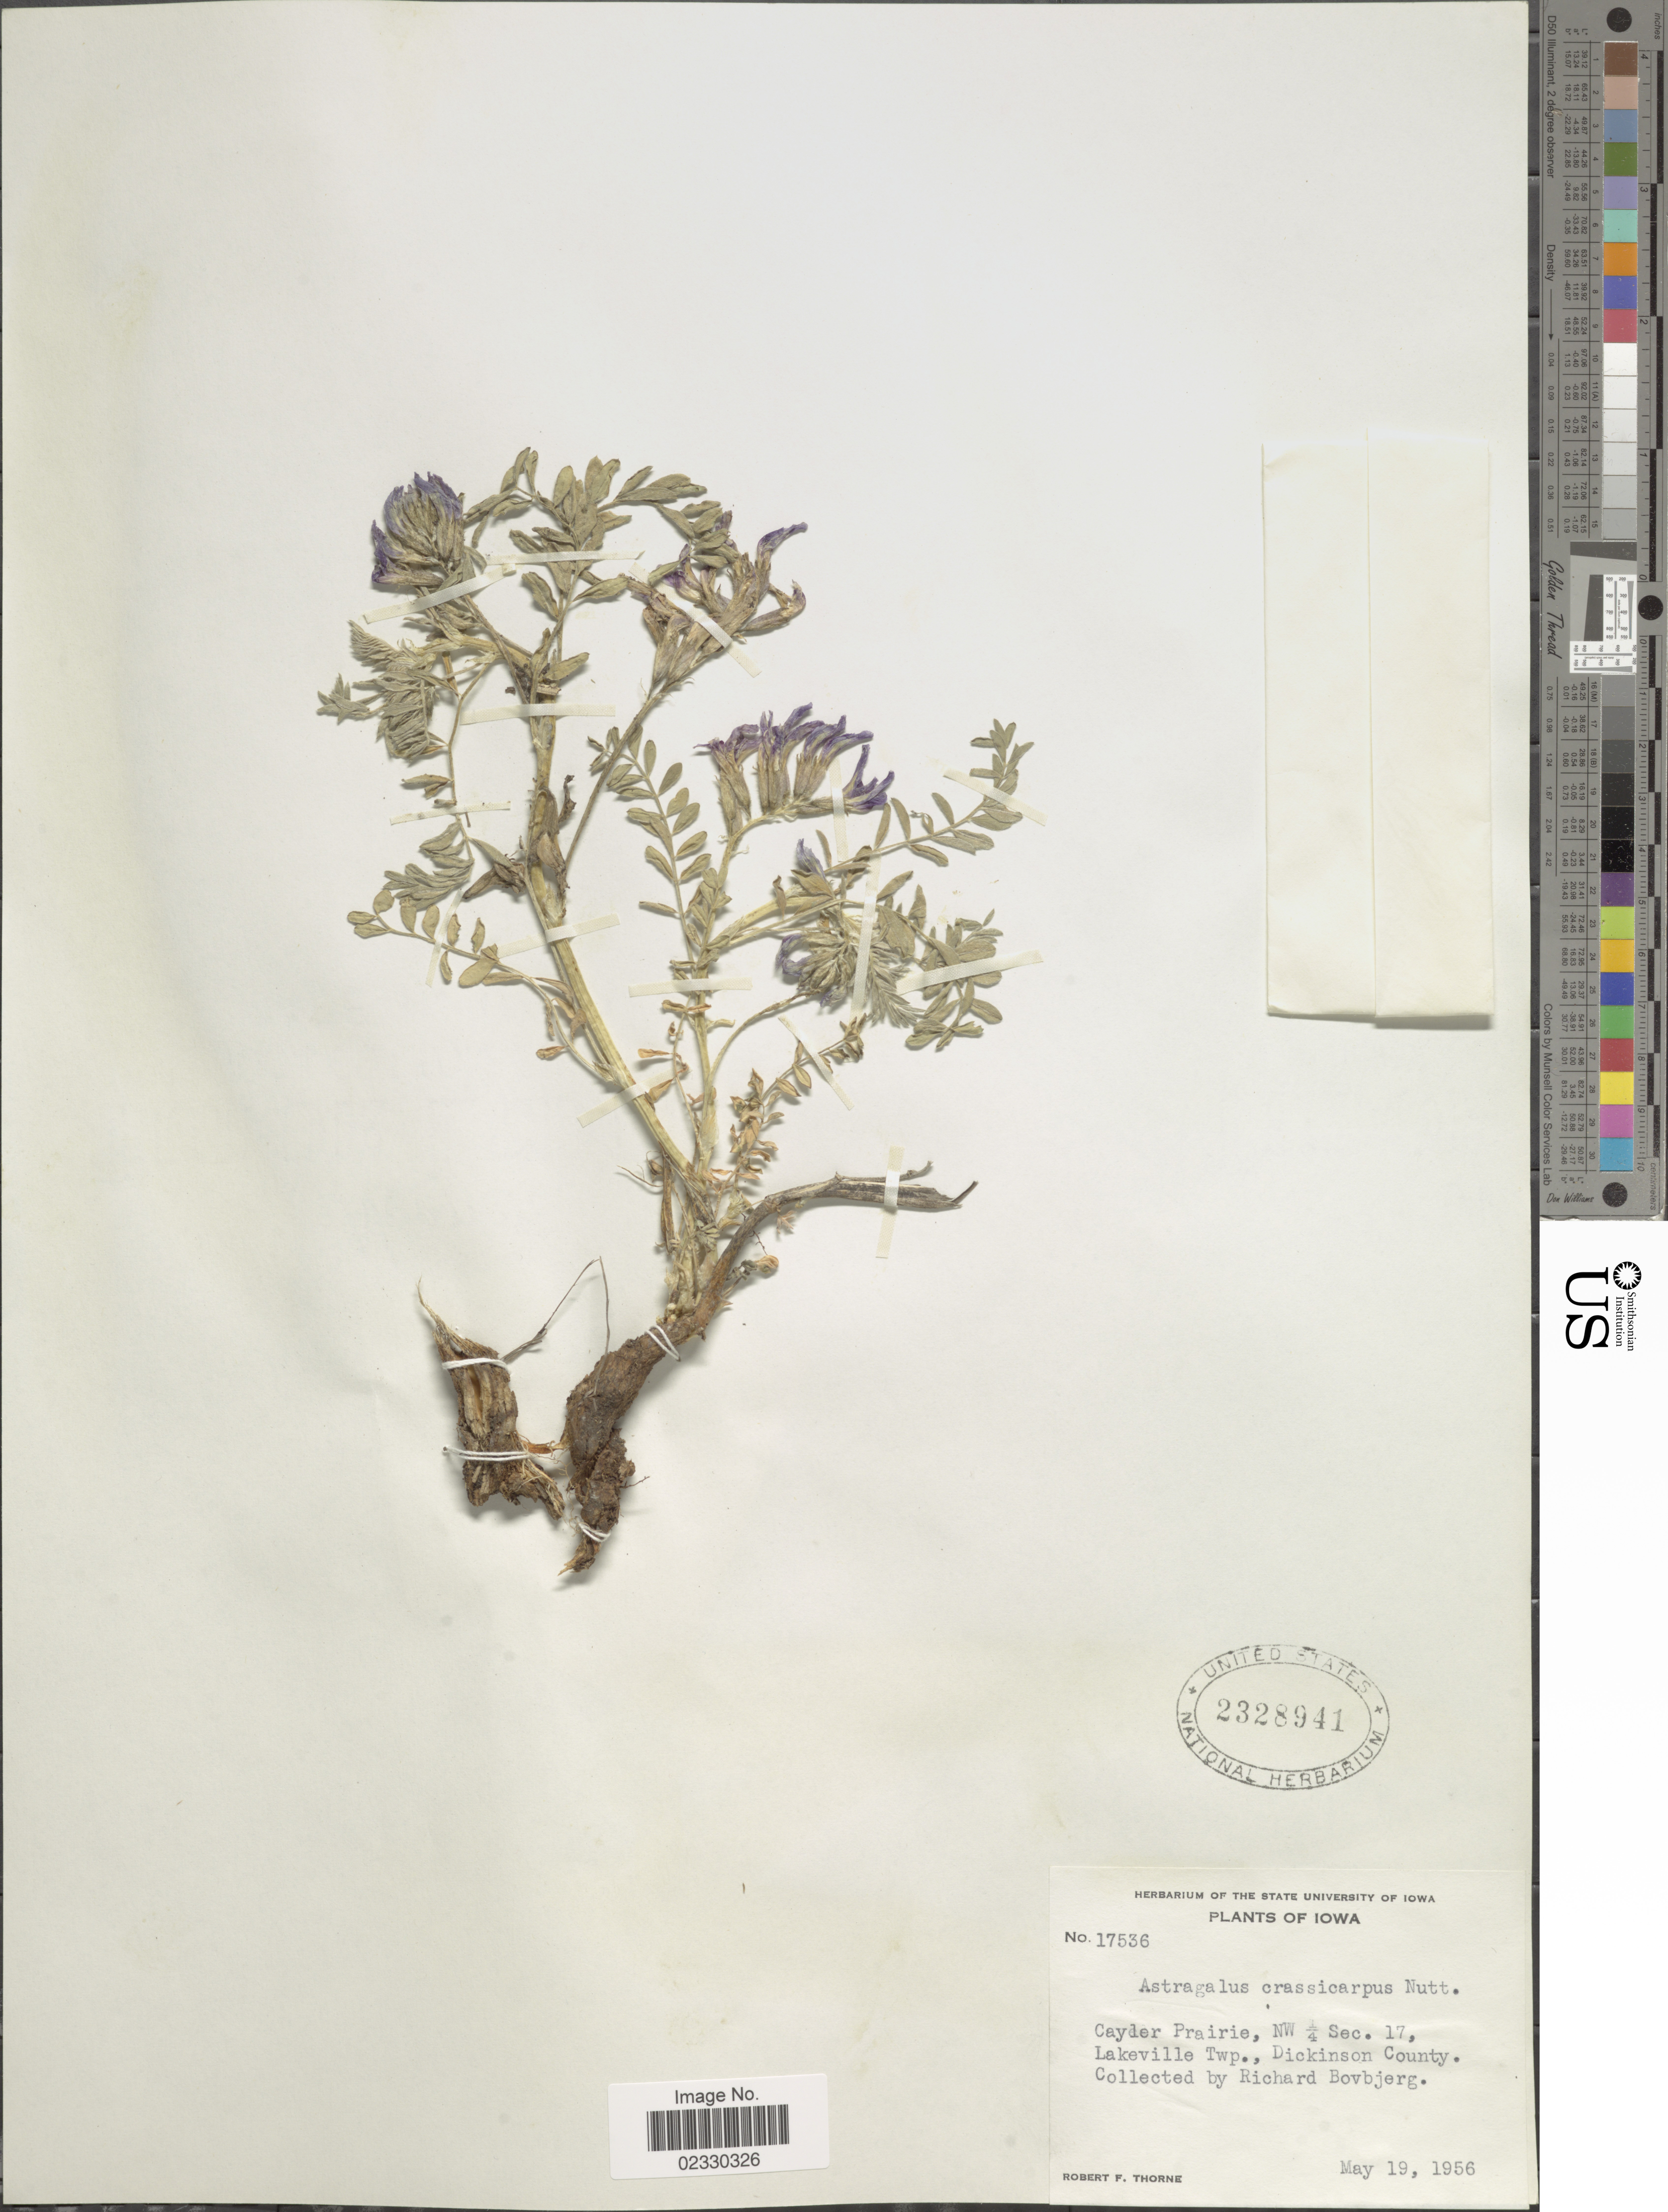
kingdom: Plantae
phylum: Tracheophyta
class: Magnoliopsida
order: Fabales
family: Fabaceae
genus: Astragalus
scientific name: Astragalus crassicarpus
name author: Nutt.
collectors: R. Bovbjerg & R. Thorne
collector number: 17536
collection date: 1956-05-19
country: United States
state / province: Iowa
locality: Cayder Prairie, NW 1/4 Sec. 17, Lakeville Twp., Dickinson County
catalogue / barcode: US 2328941